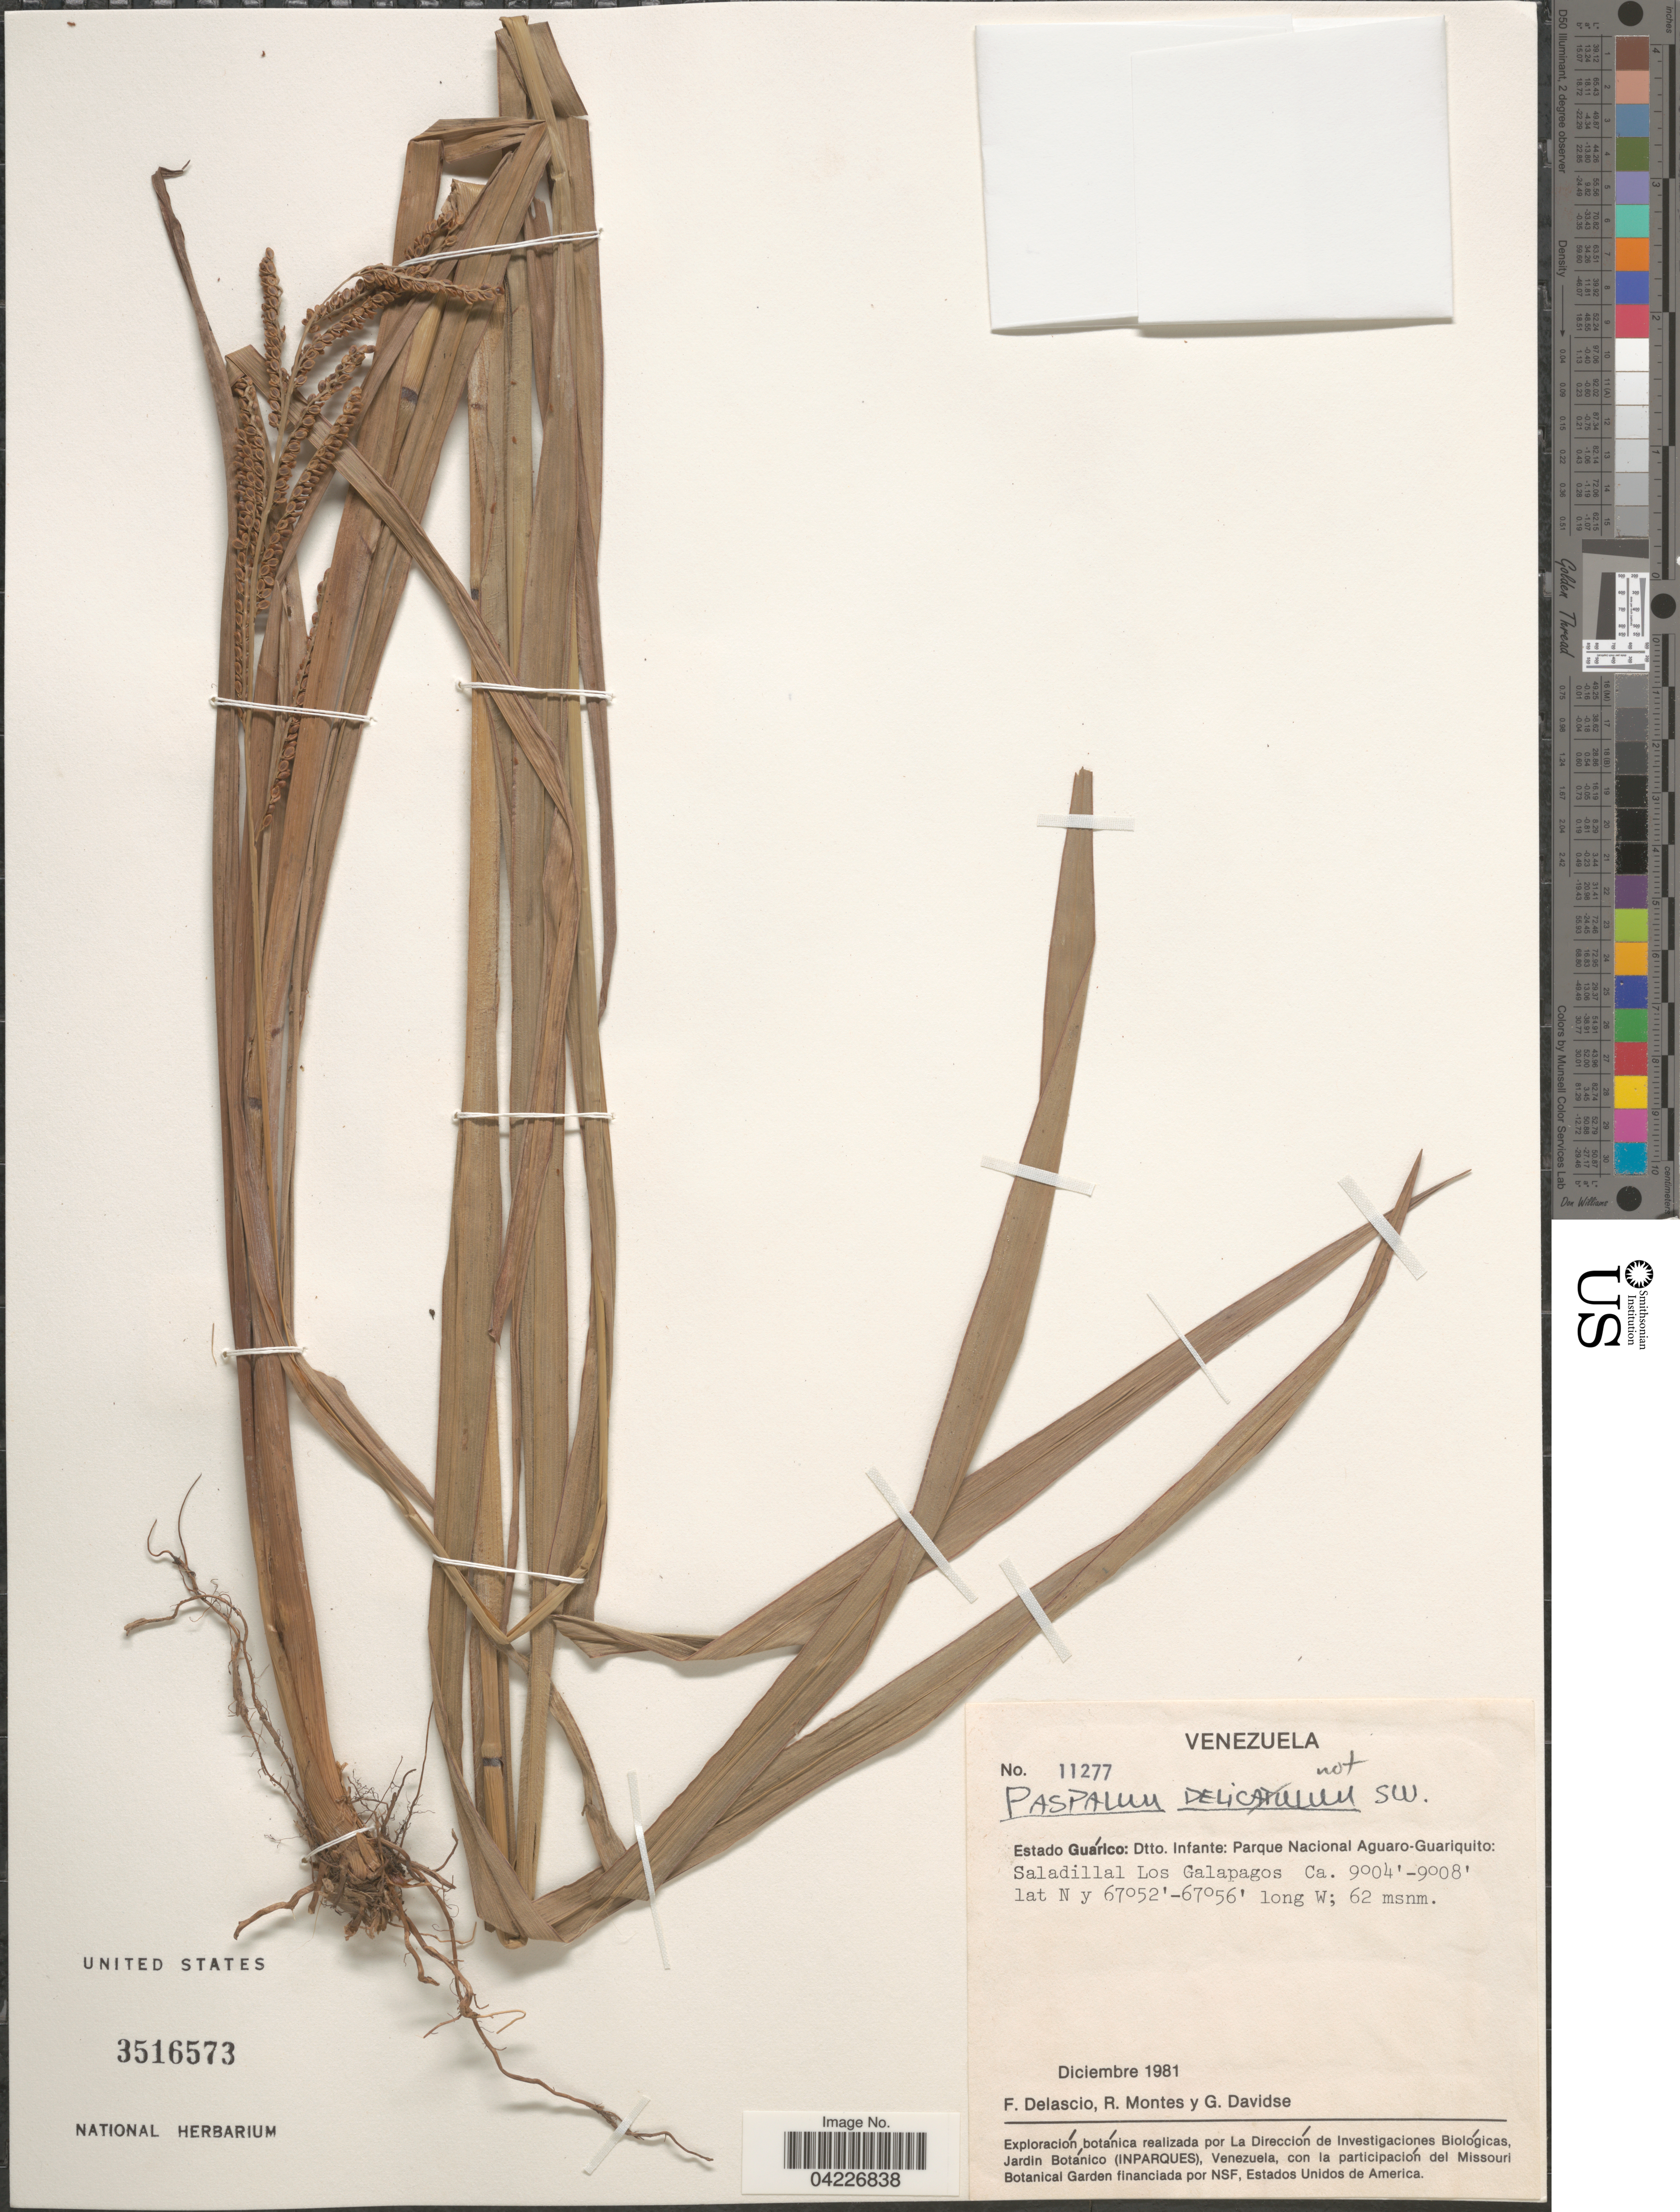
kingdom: Plantae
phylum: Tracheophyta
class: Liliopsida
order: Poales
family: Poaceae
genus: Paspalum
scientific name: Paspalum sp.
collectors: F. Delascio C., R. Montes & G. Davidse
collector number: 11277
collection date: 1981-12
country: Venezuela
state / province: Guarico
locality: Dtto. Infante: Parque Nacional Aguaro-Guariquito: Saladillal Los Galapagos.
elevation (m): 62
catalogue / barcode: US 3516573